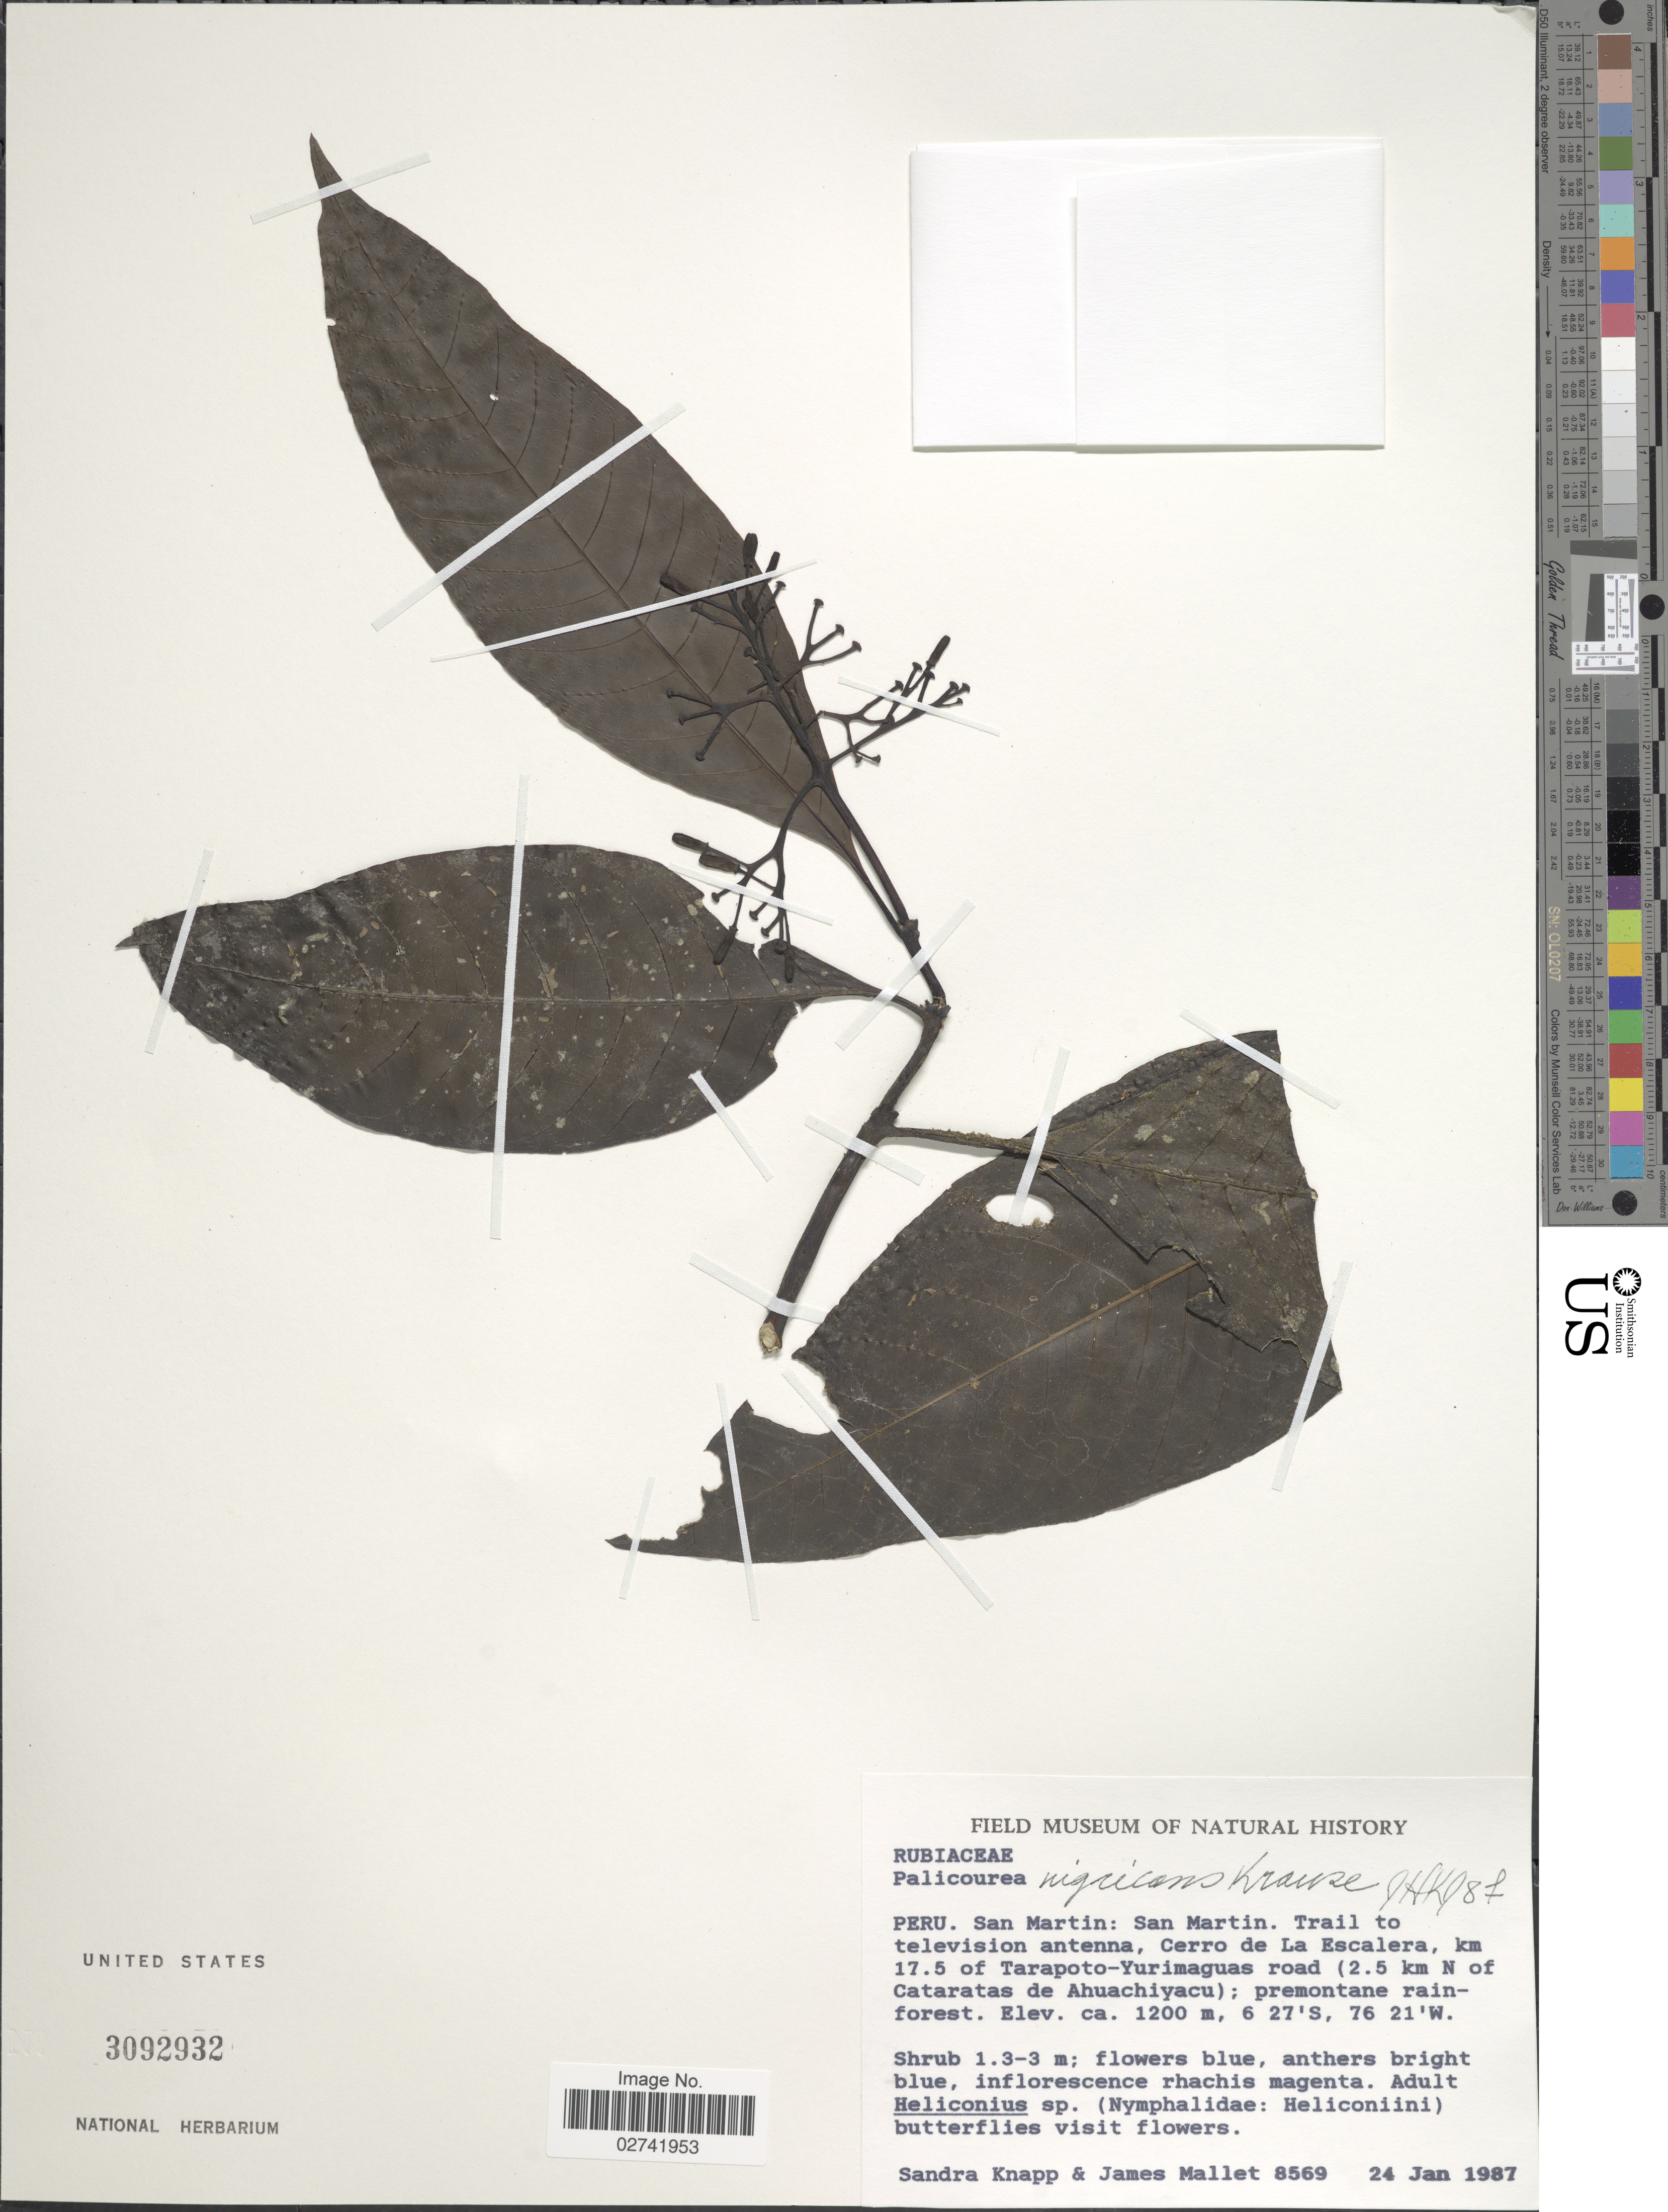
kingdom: Plantae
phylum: Tracheophyta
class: Magnoliopsida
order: Gentianales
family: Rubiaceae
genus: Palicourea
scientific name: Palicourea nigricans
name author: Krause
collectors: S. Knapp & J. Mallet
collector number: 8569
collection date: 1987-01-24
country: Peru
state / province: San Martín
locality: San Martin. Trail to television antenna, Cerro de La Escalera, km 17.5 of Tarapoto-Yurimaguas road (2.5 km N of Cataratas de Ahuachiyacu)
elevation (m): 1200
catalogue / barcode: US 3092932